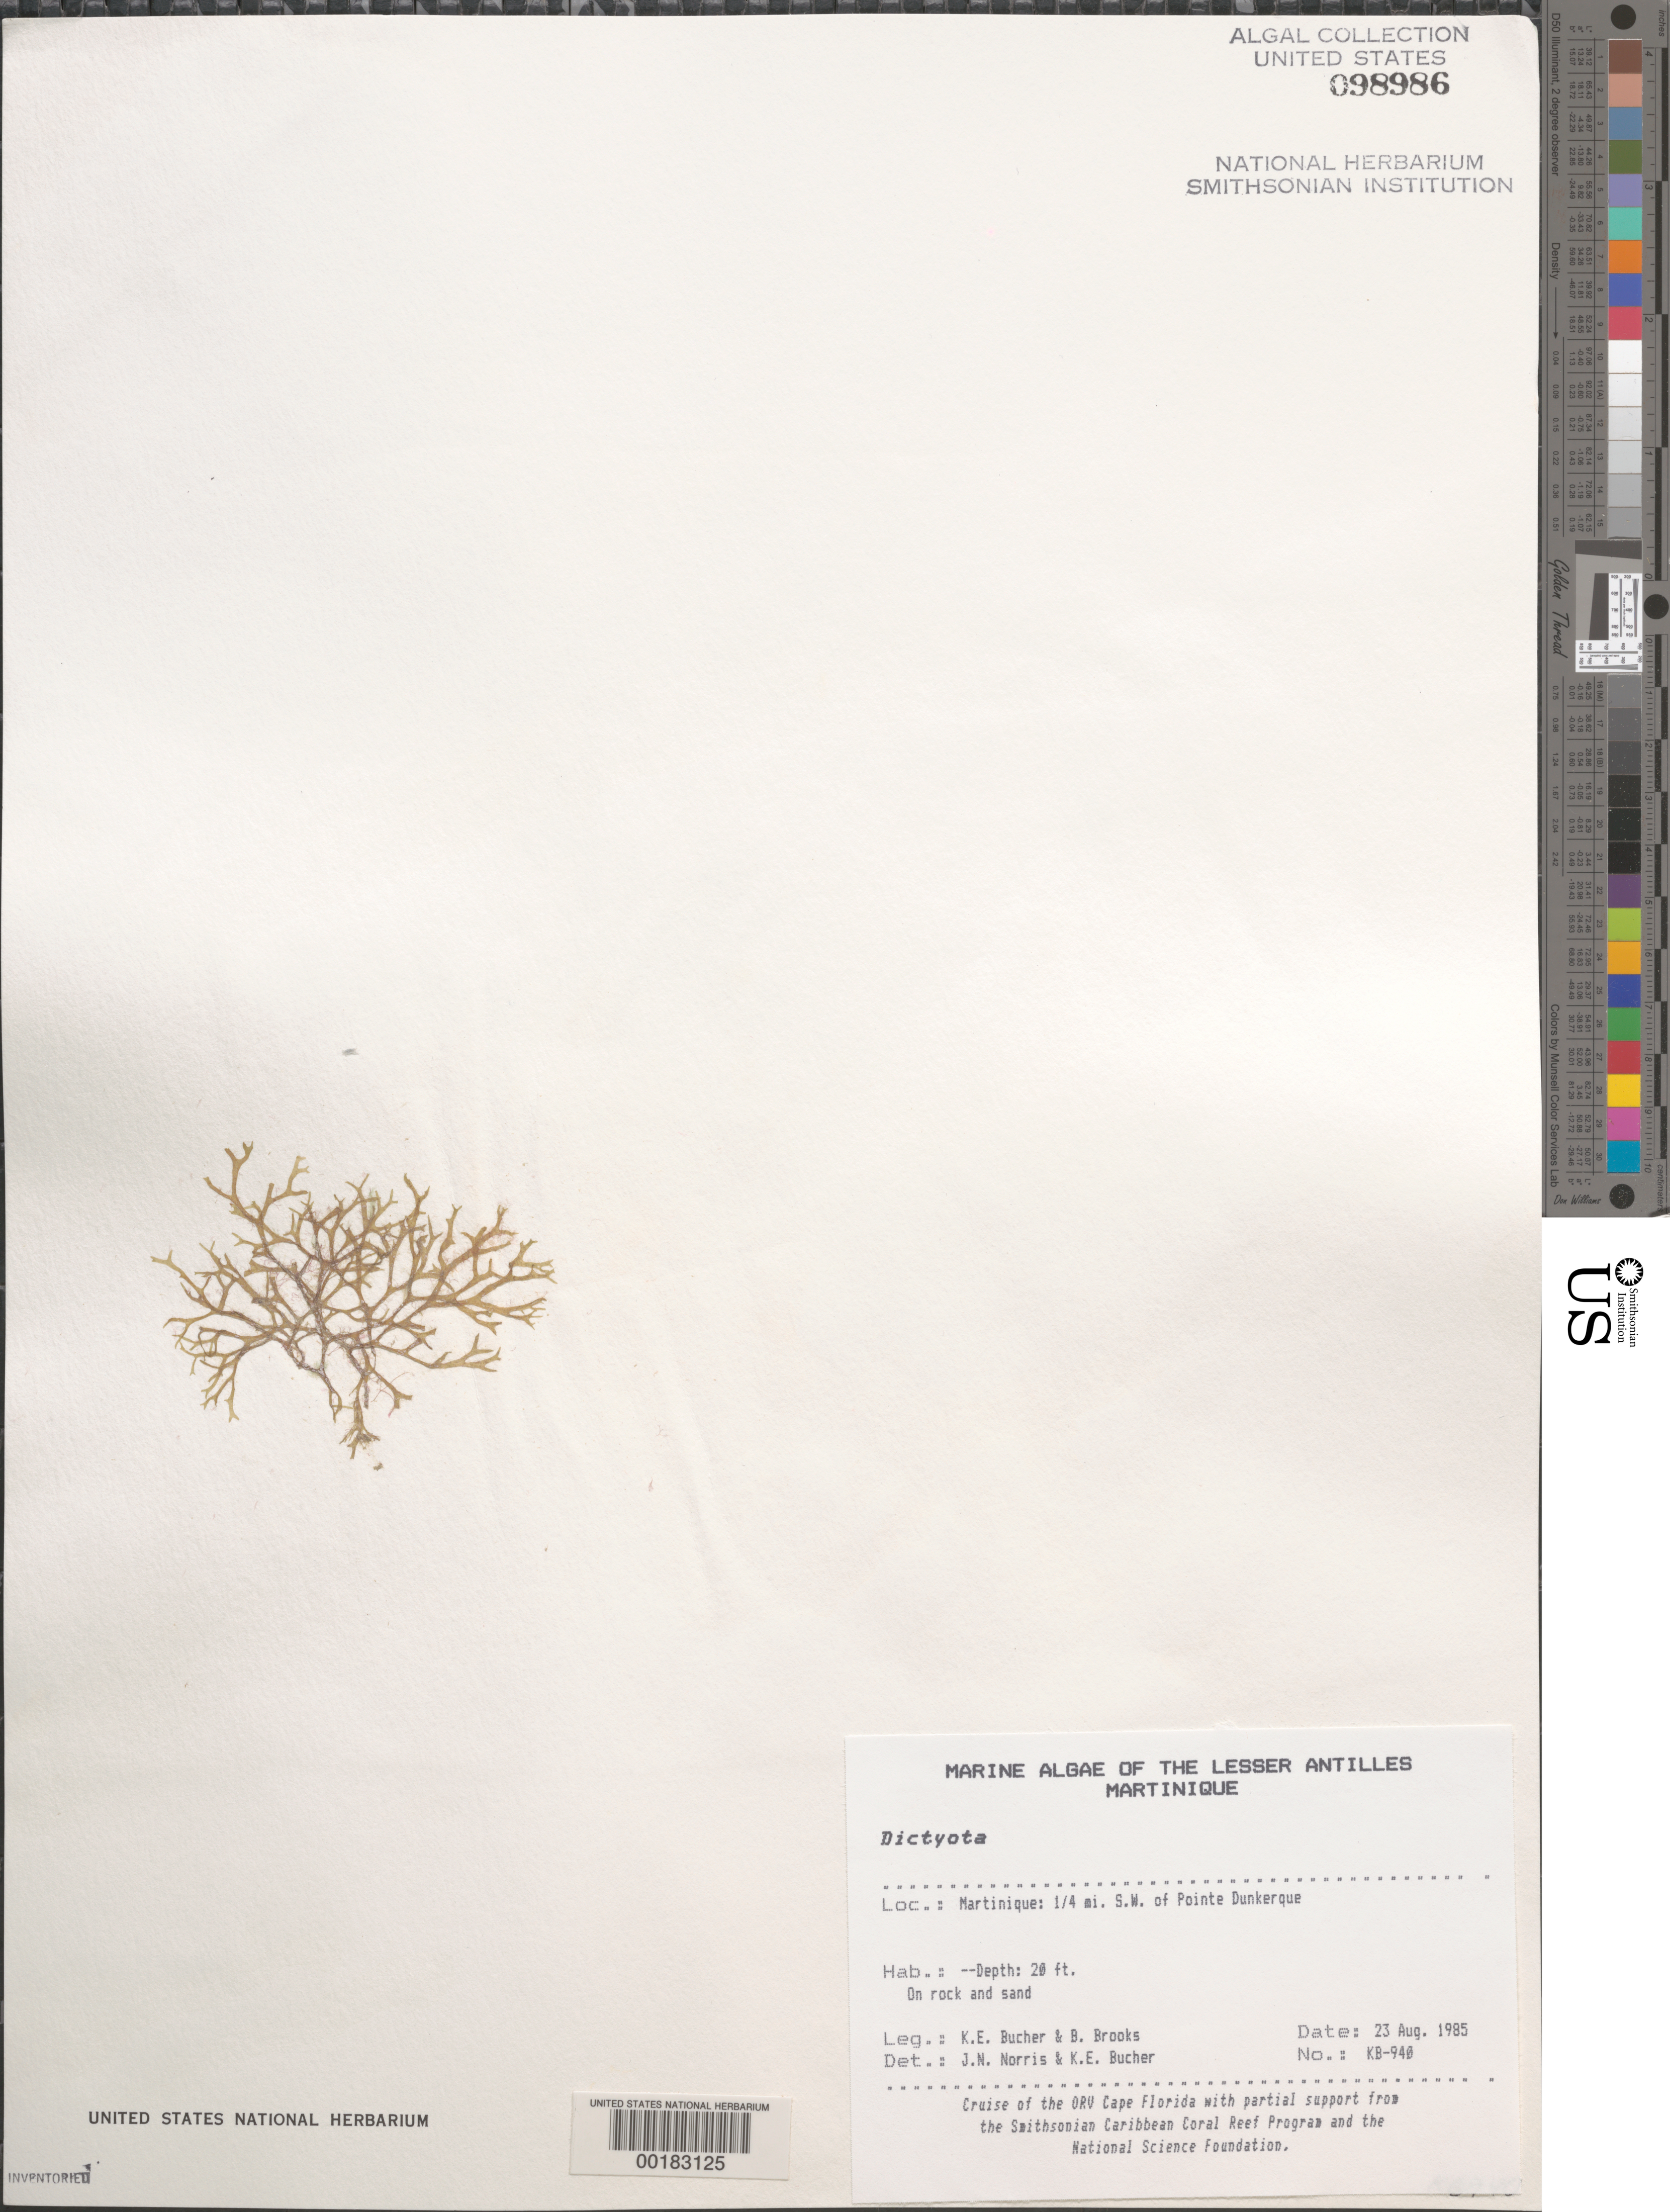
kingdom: Chromista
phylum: Ochrophyta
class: Phaeophyceae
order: Dictyotales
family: Dictyotaceae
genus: Dictyota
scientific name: Dictyota sp.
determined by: Norris, J. N.; Bucher, K. E.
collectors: K. E. Bucher & B. Brooks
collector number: Kb-940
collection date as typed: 23 Aug 1985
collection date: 1985-08-23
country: Martinique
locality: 1/4th mile southwest of Pointe Dunkerque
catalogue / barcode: US 98986